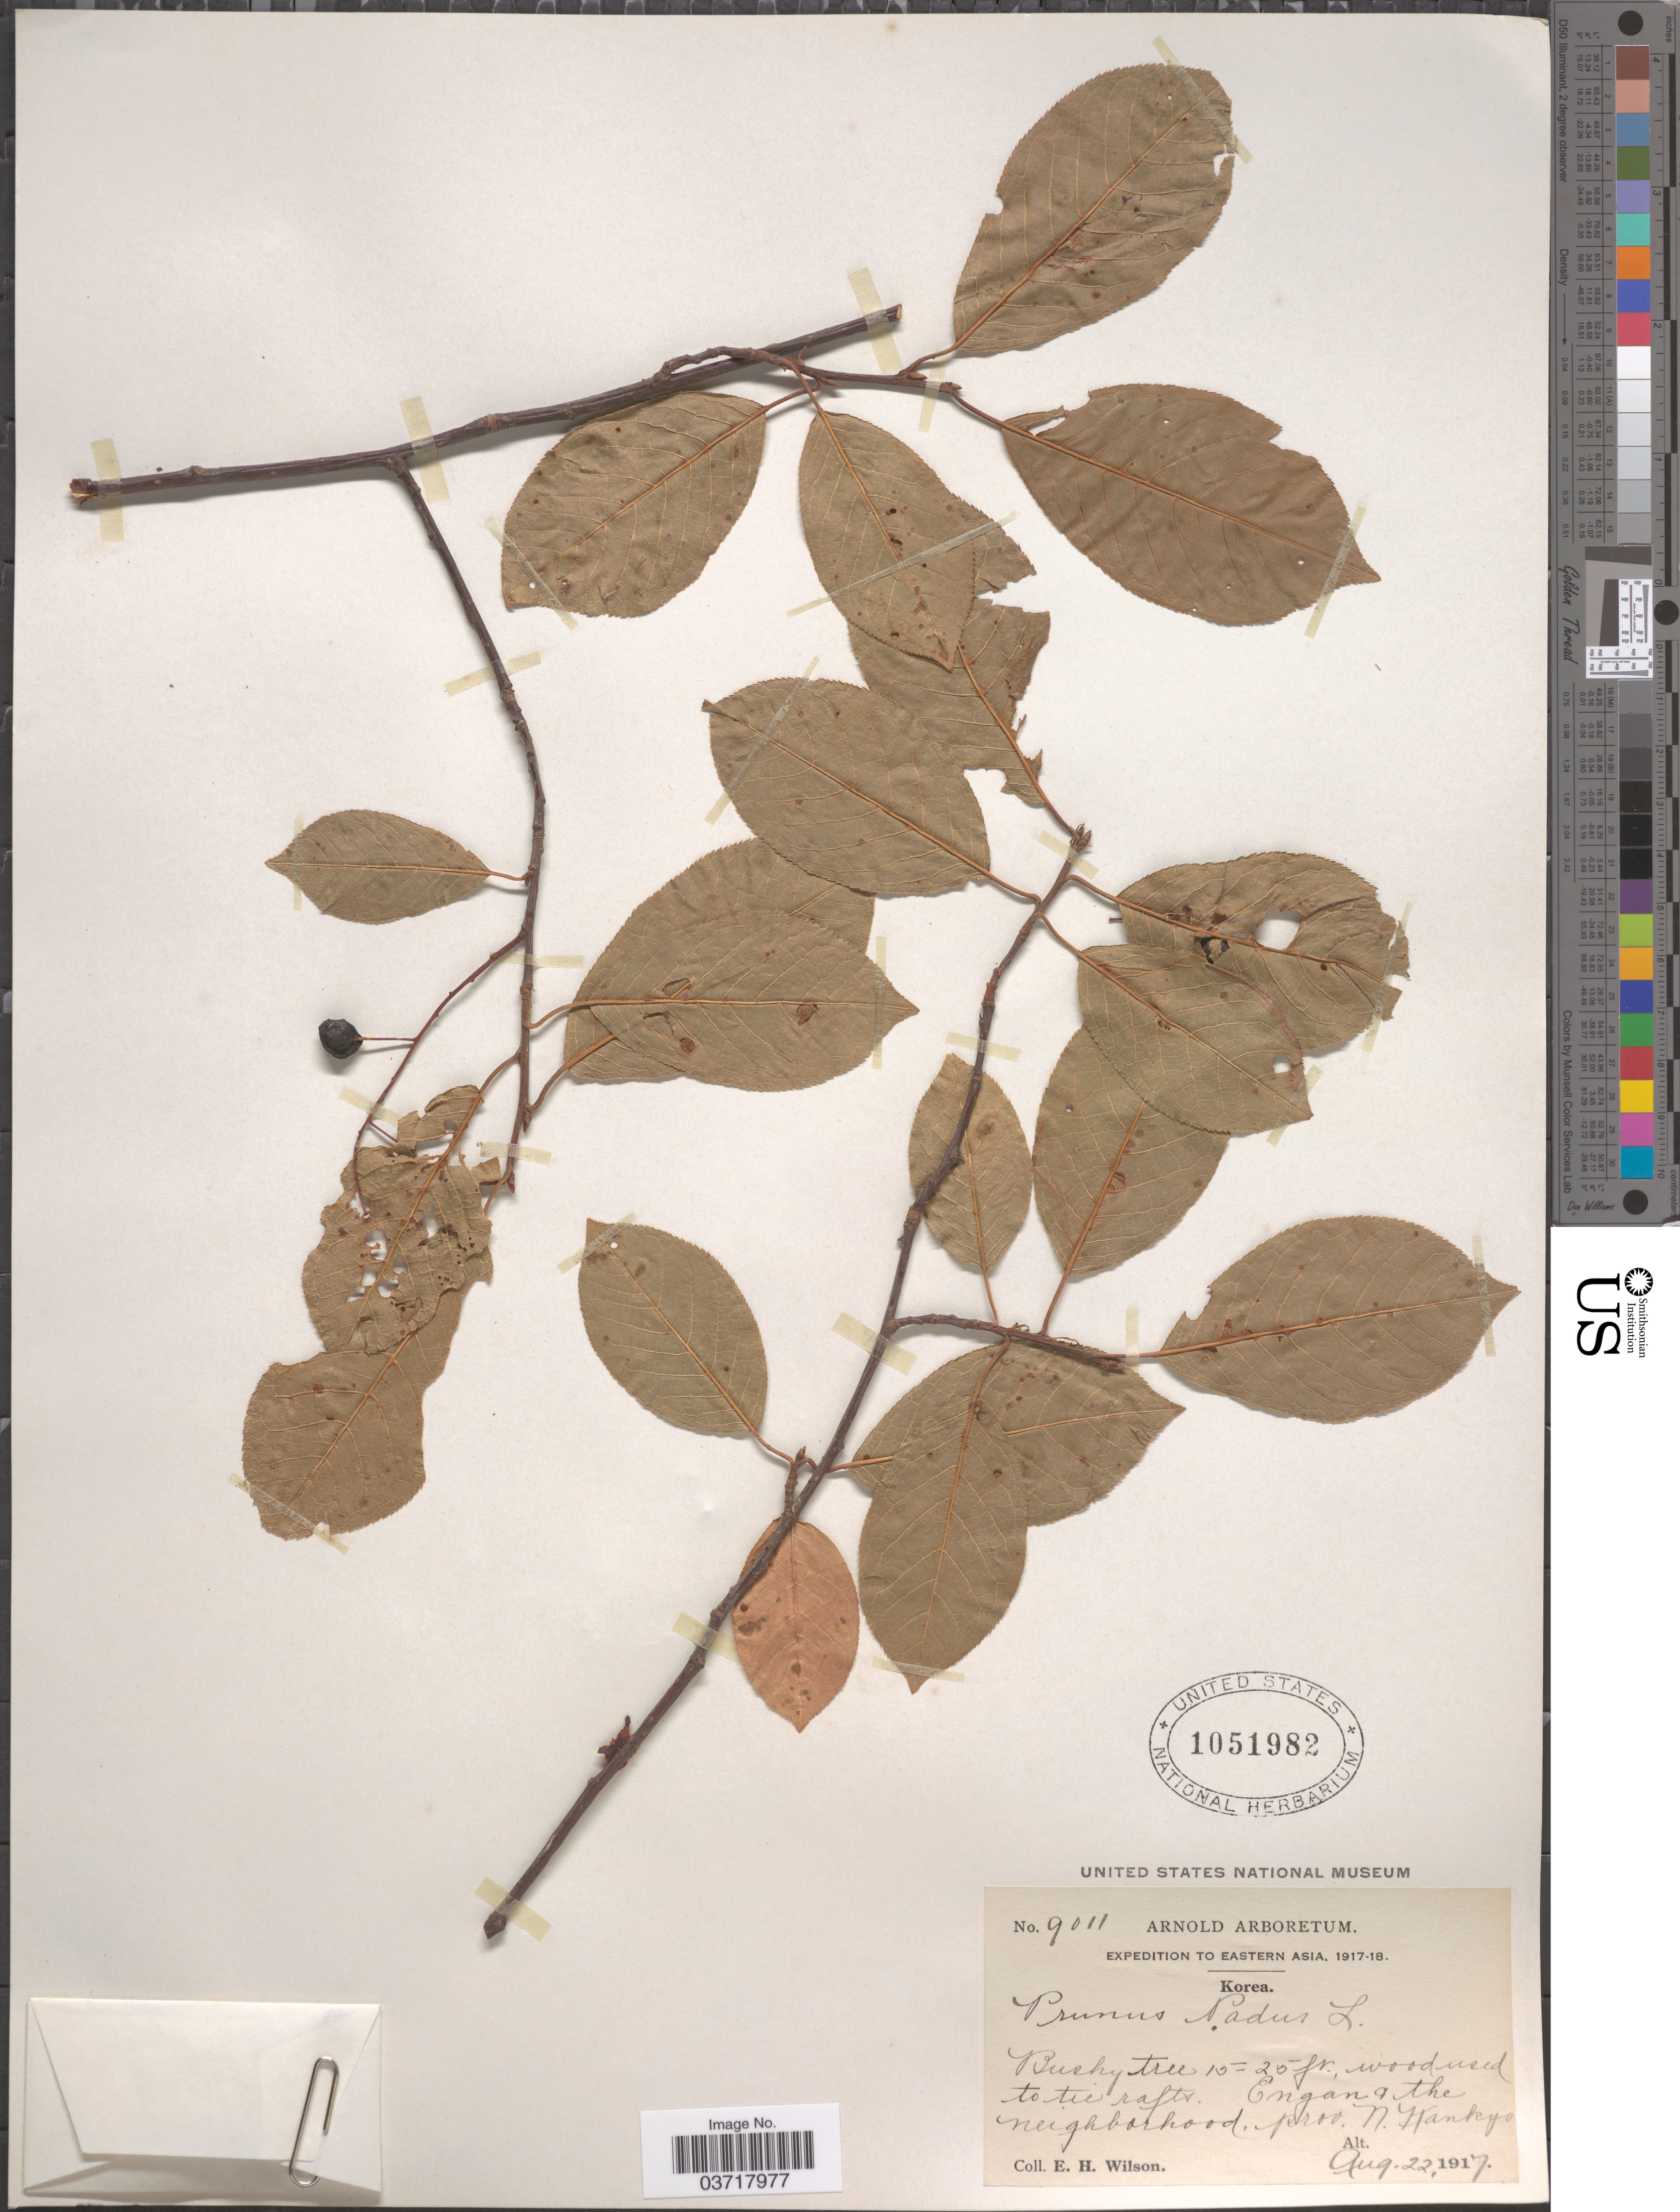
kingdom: Plantae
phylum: Tracheophyta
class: Magnoliopsida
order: Rosales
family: Rosaceae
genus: Prunus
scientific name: Prunus padus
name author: L.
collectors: E. Wilson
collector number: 9011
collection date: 1917-08-22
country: North Korea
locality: Eastern Asia. Engan & the neighborhood. Prov. N. Kankyo.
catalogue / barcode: US 1051982